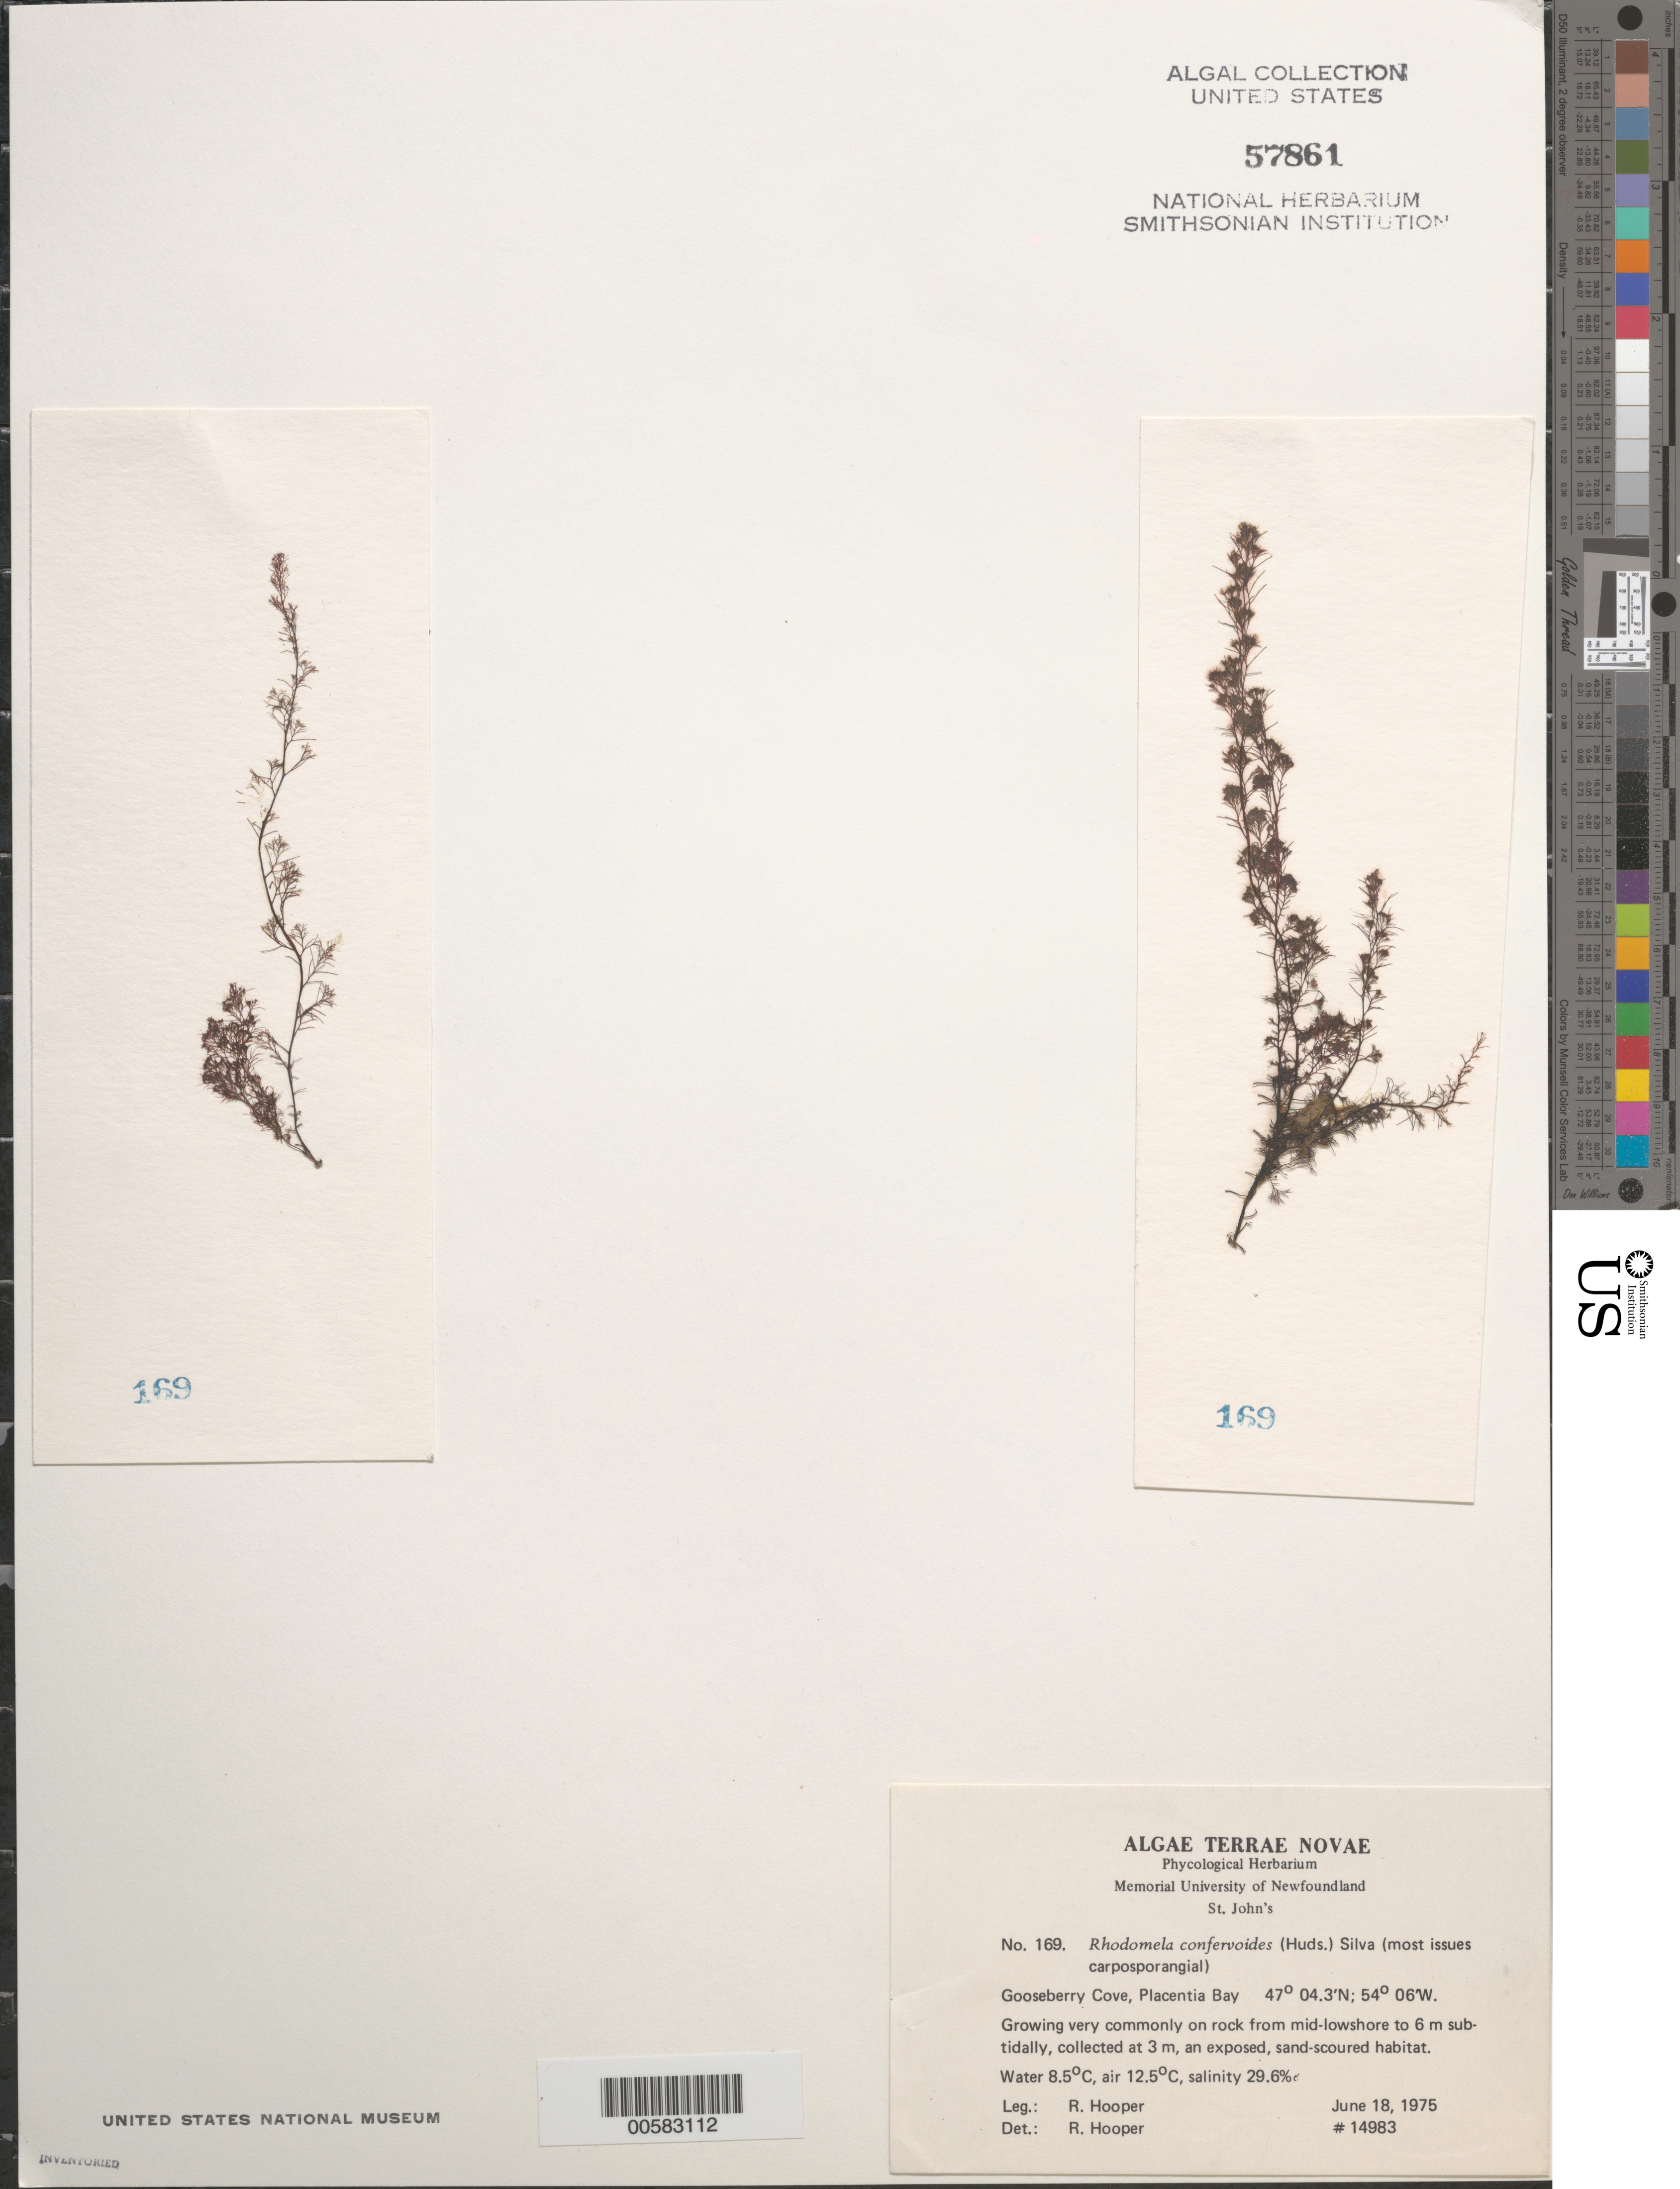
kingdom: Plantae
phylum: Rhodophyta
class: Florideophyceae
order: Ceramiales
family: Rhodomelaceae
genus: Rhodomela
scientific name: Rhodomela confervoides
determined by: Hooper, R. G.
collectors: R. G. Hooper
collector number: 14983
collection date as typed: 18 Jun 1975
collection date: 1975-06-18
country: Canada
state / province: Newfoundland and Labrador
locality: Gooseberry Cove, Placentia Bay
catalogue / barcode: US 57861